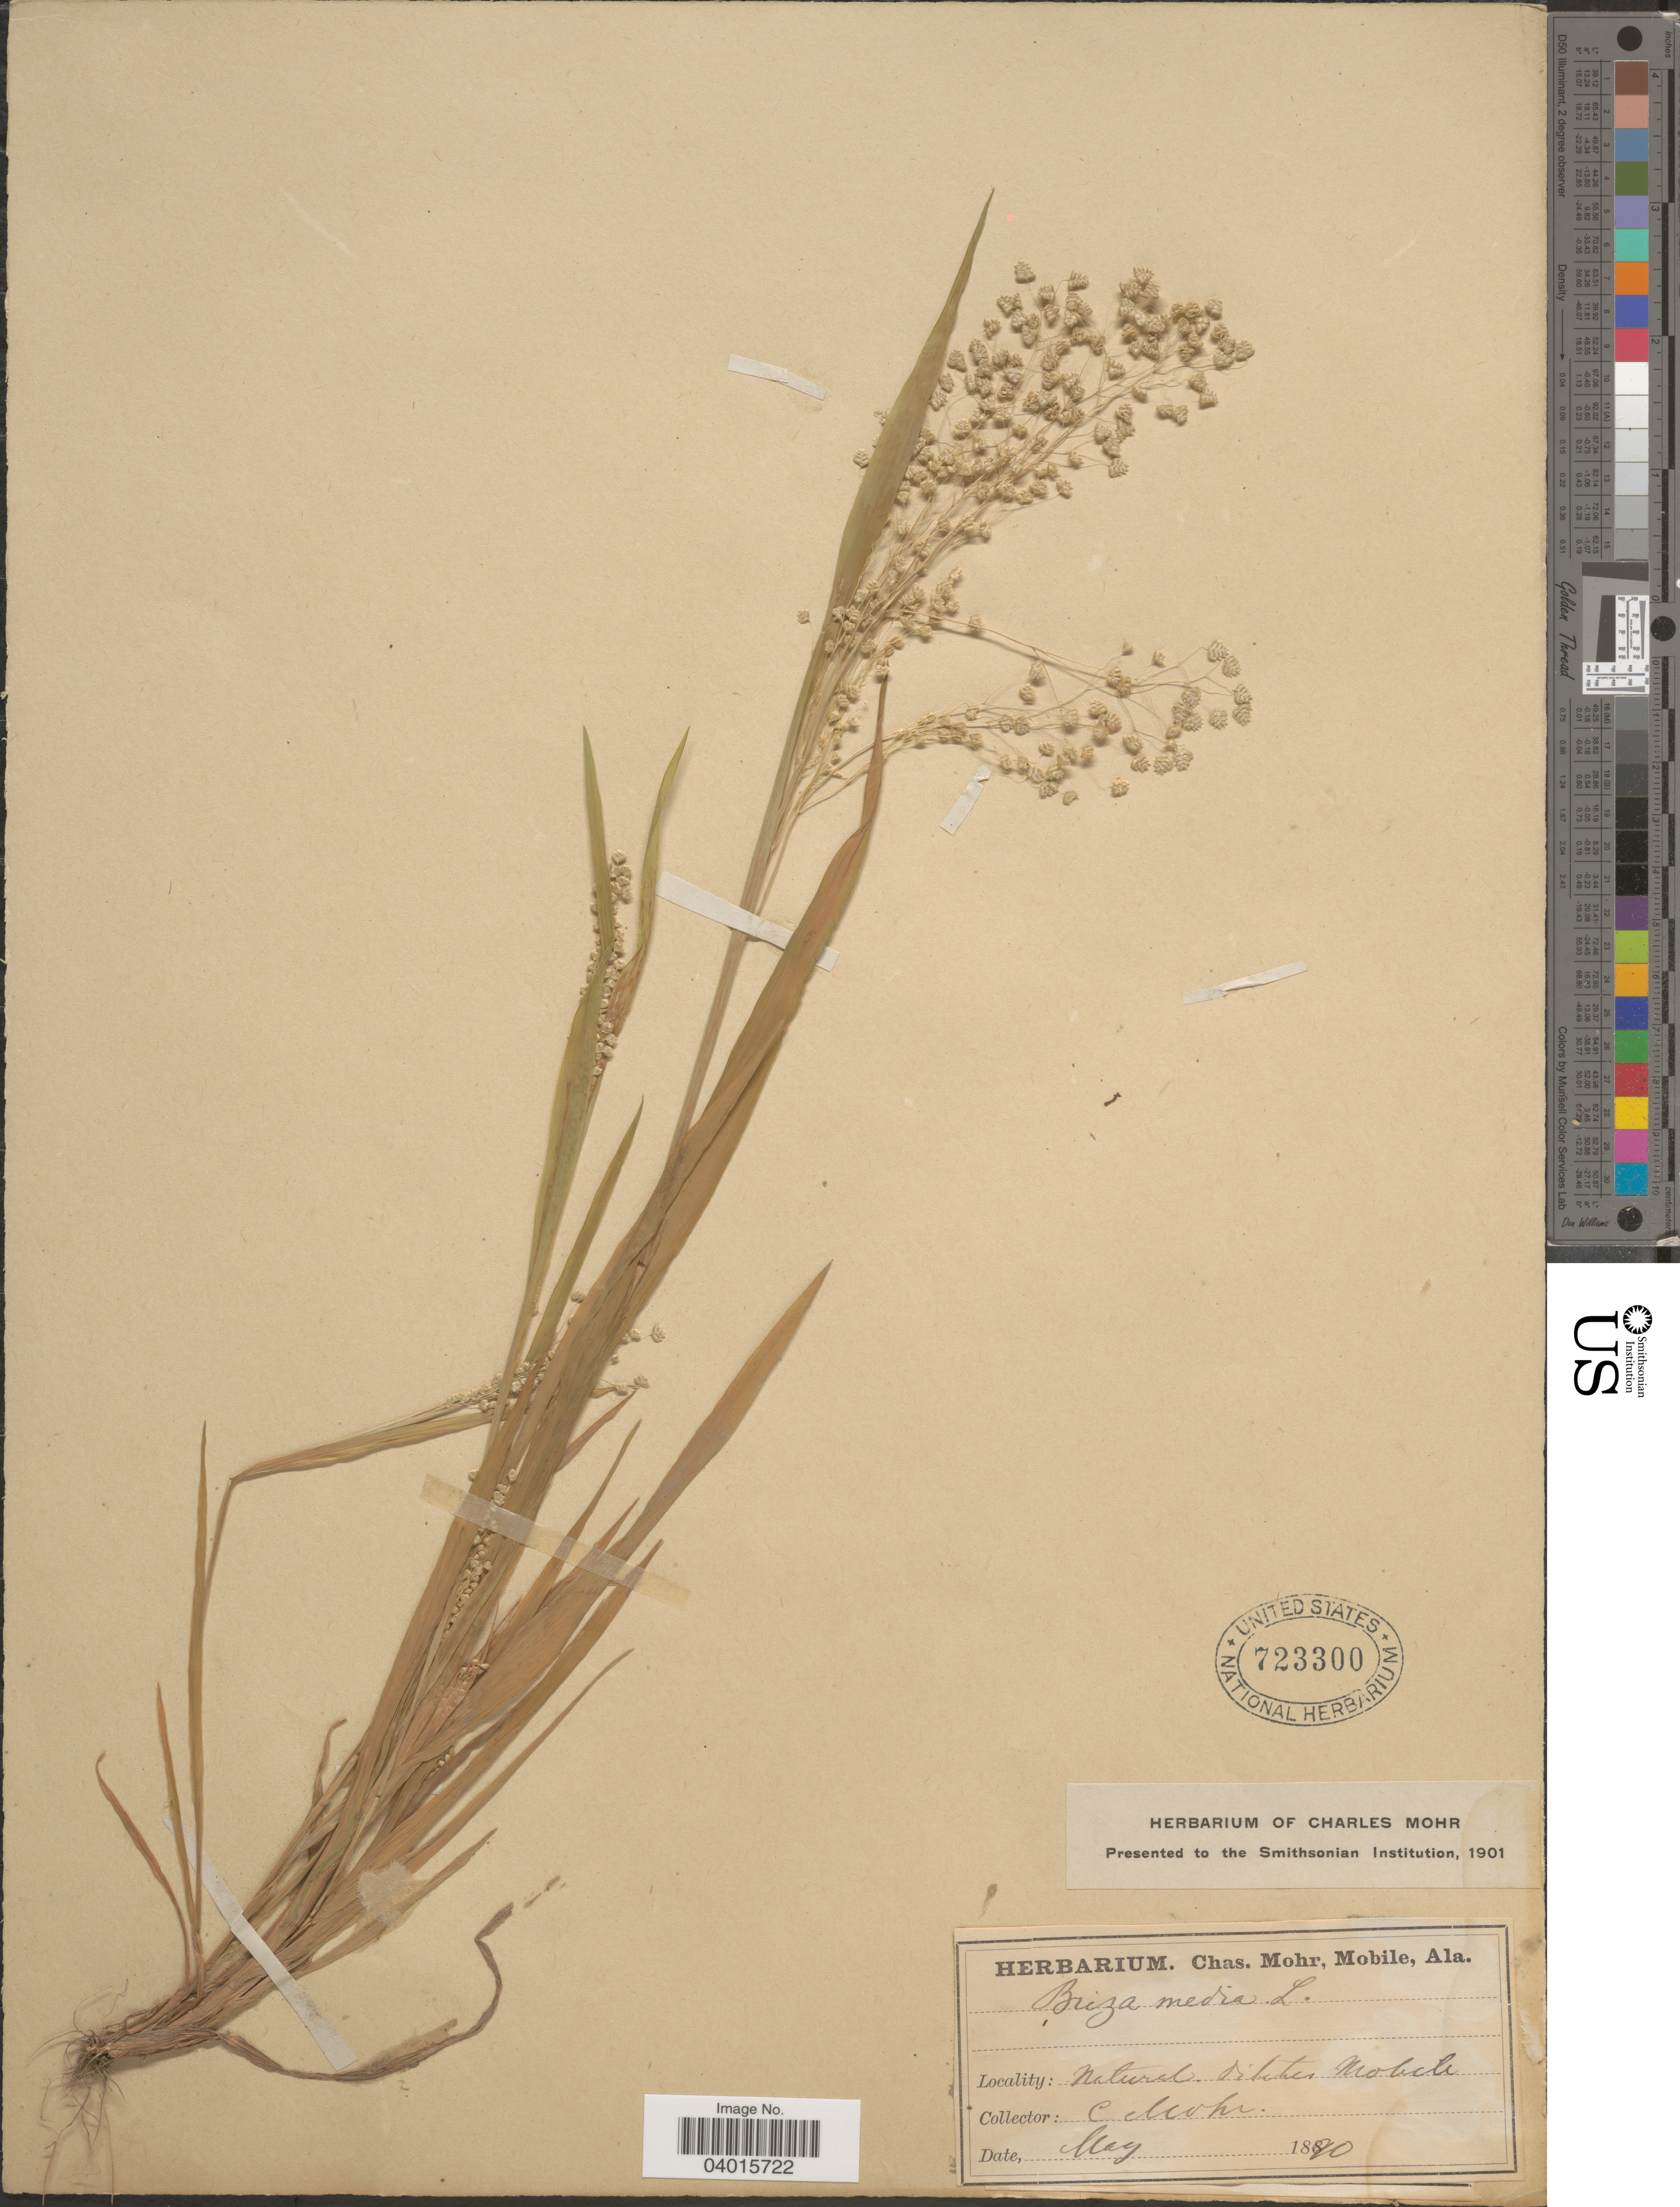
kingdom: Plantae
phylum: Tracheophyta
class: Liliopsida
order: Poales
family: Poaceae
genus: Briza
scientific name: Briza minor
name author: L.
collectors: Mohr, C. T. (herbarium)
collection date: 1890-05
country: United States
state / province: Alabama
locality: Natural. Ditches Mobile.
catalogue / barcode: US 723300